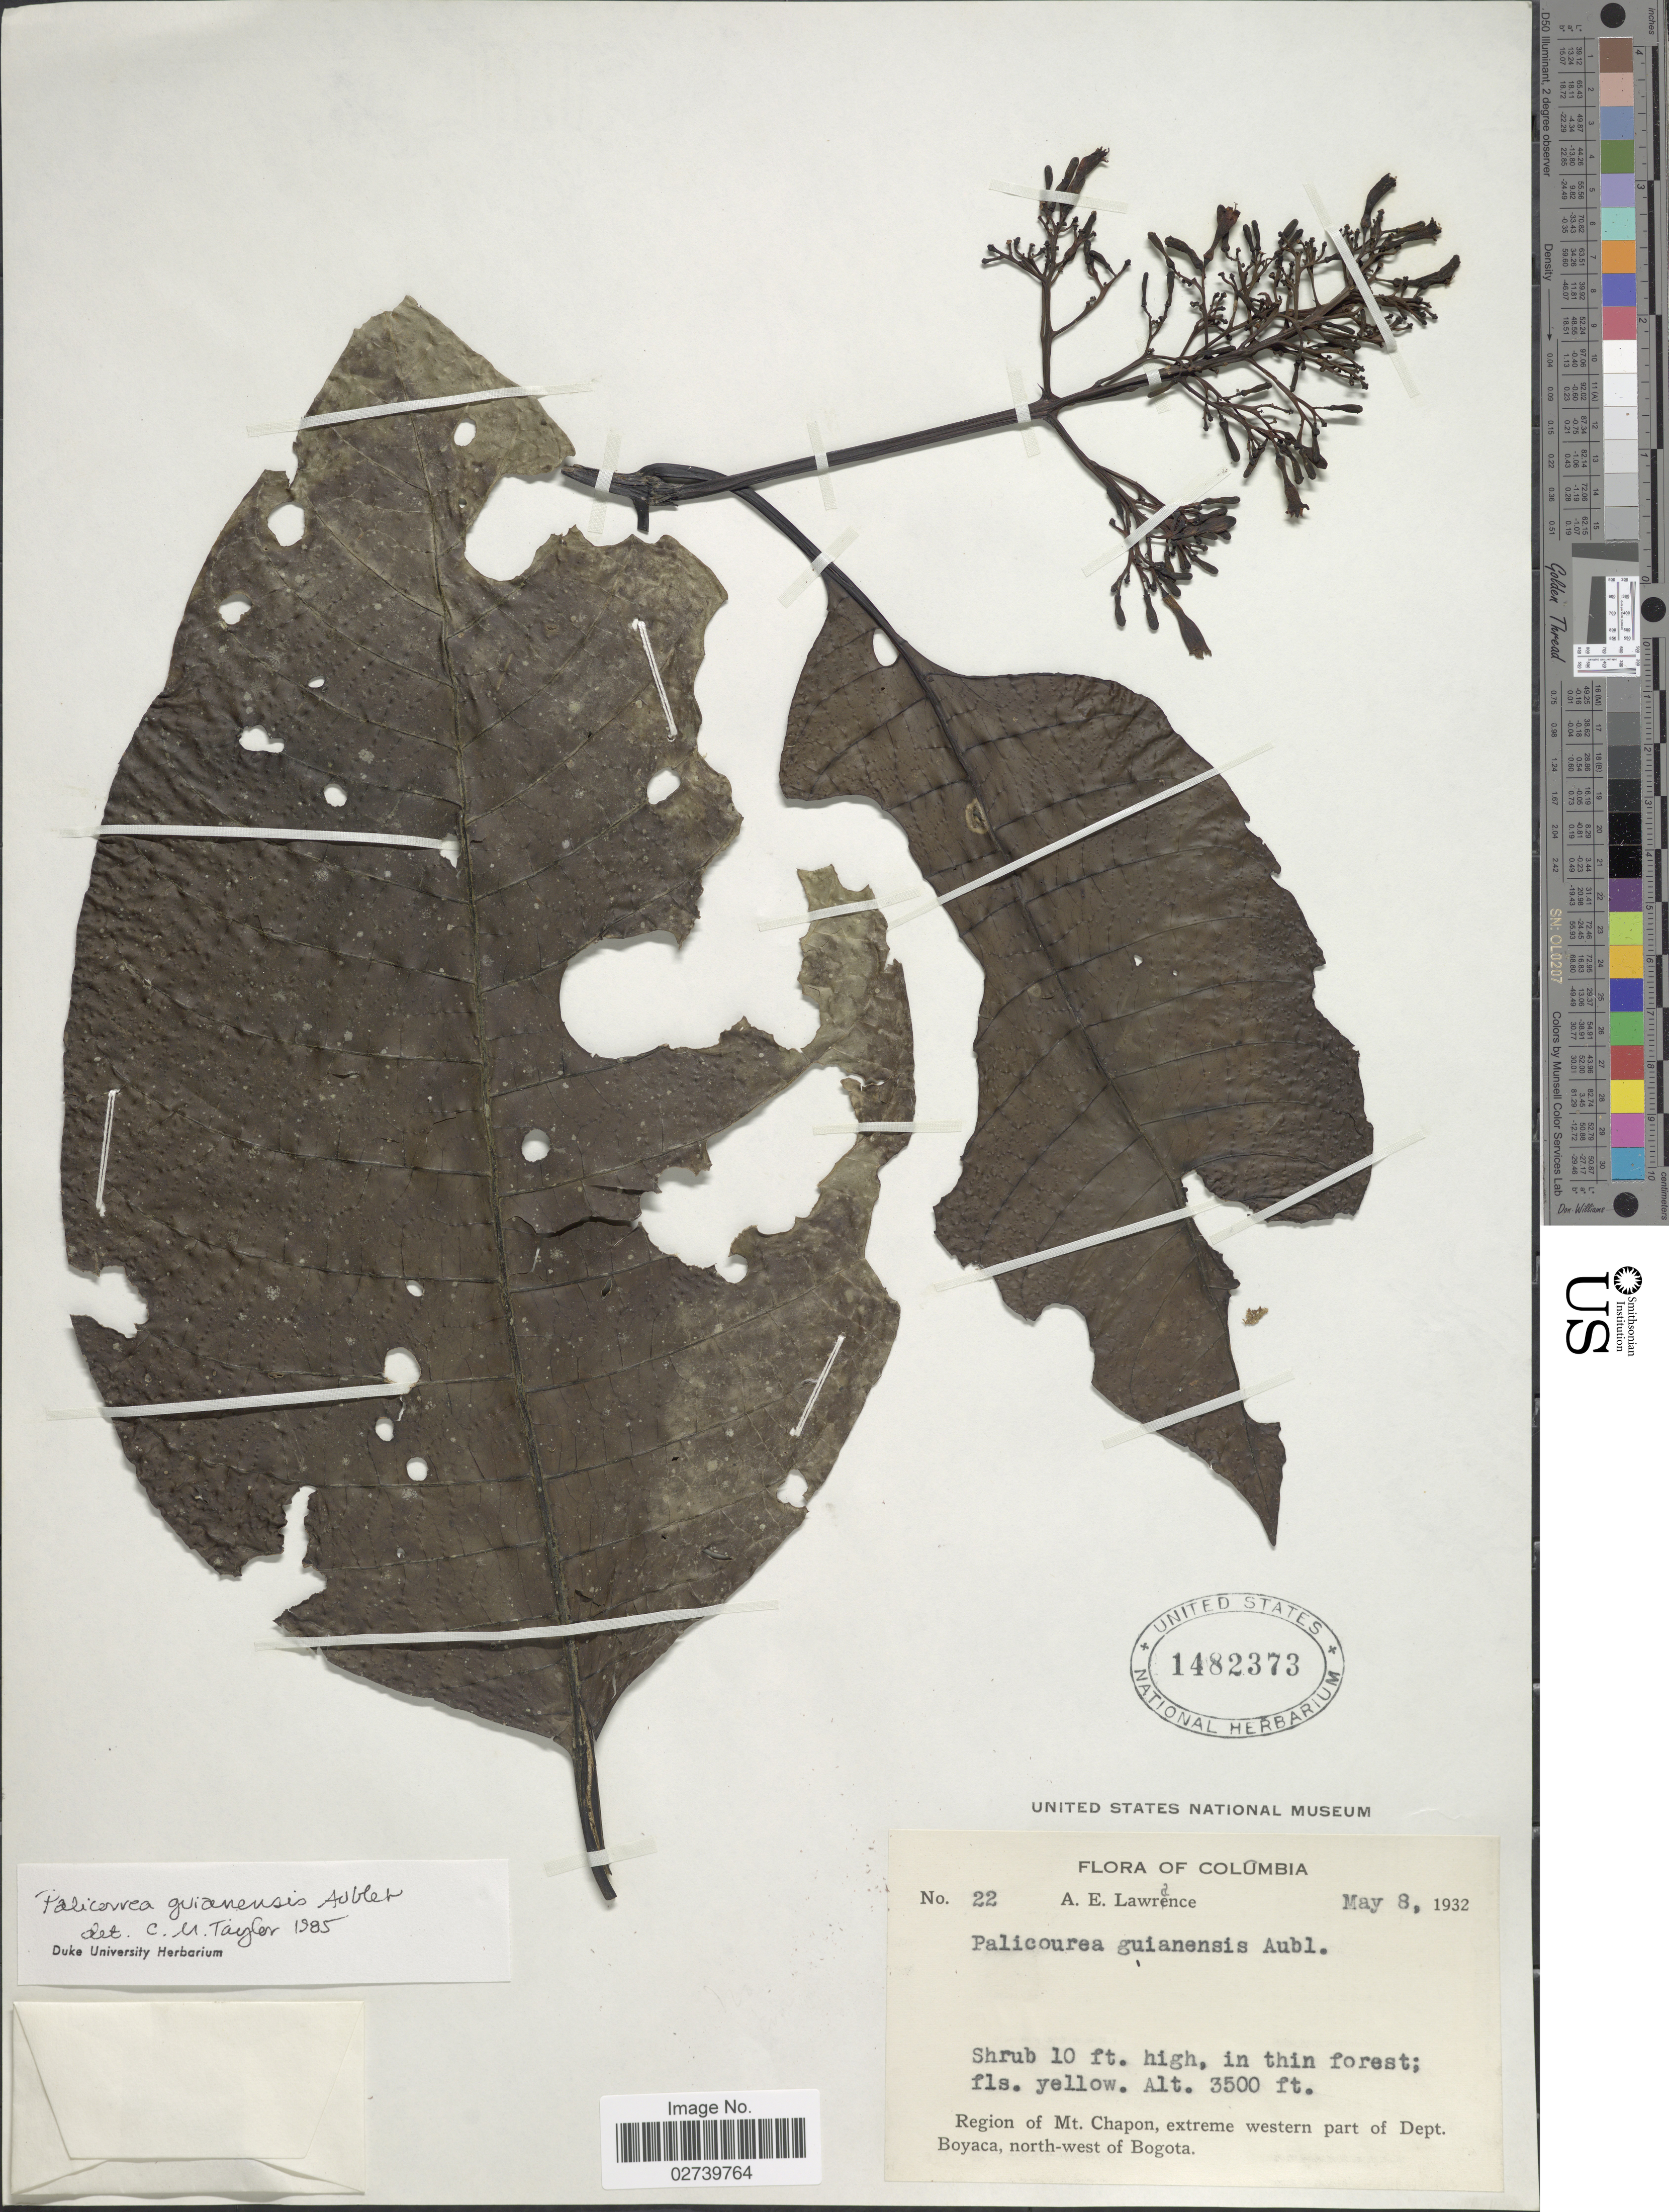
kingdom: Plantae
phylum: Tracheophyta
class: Magnoliopsida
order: Gentianales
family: Rubiaceae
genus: Palicourea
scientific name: Palicourea guianensis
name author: Aubl.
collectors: A. Lawrance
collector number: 22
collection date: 1932-05-08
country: Colombia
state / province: Boyacá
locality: Region of Mt. Chapon, extreme western part of Dept. Boyaca, north-west of Bogota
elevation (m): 1067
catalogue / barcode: US 1482373